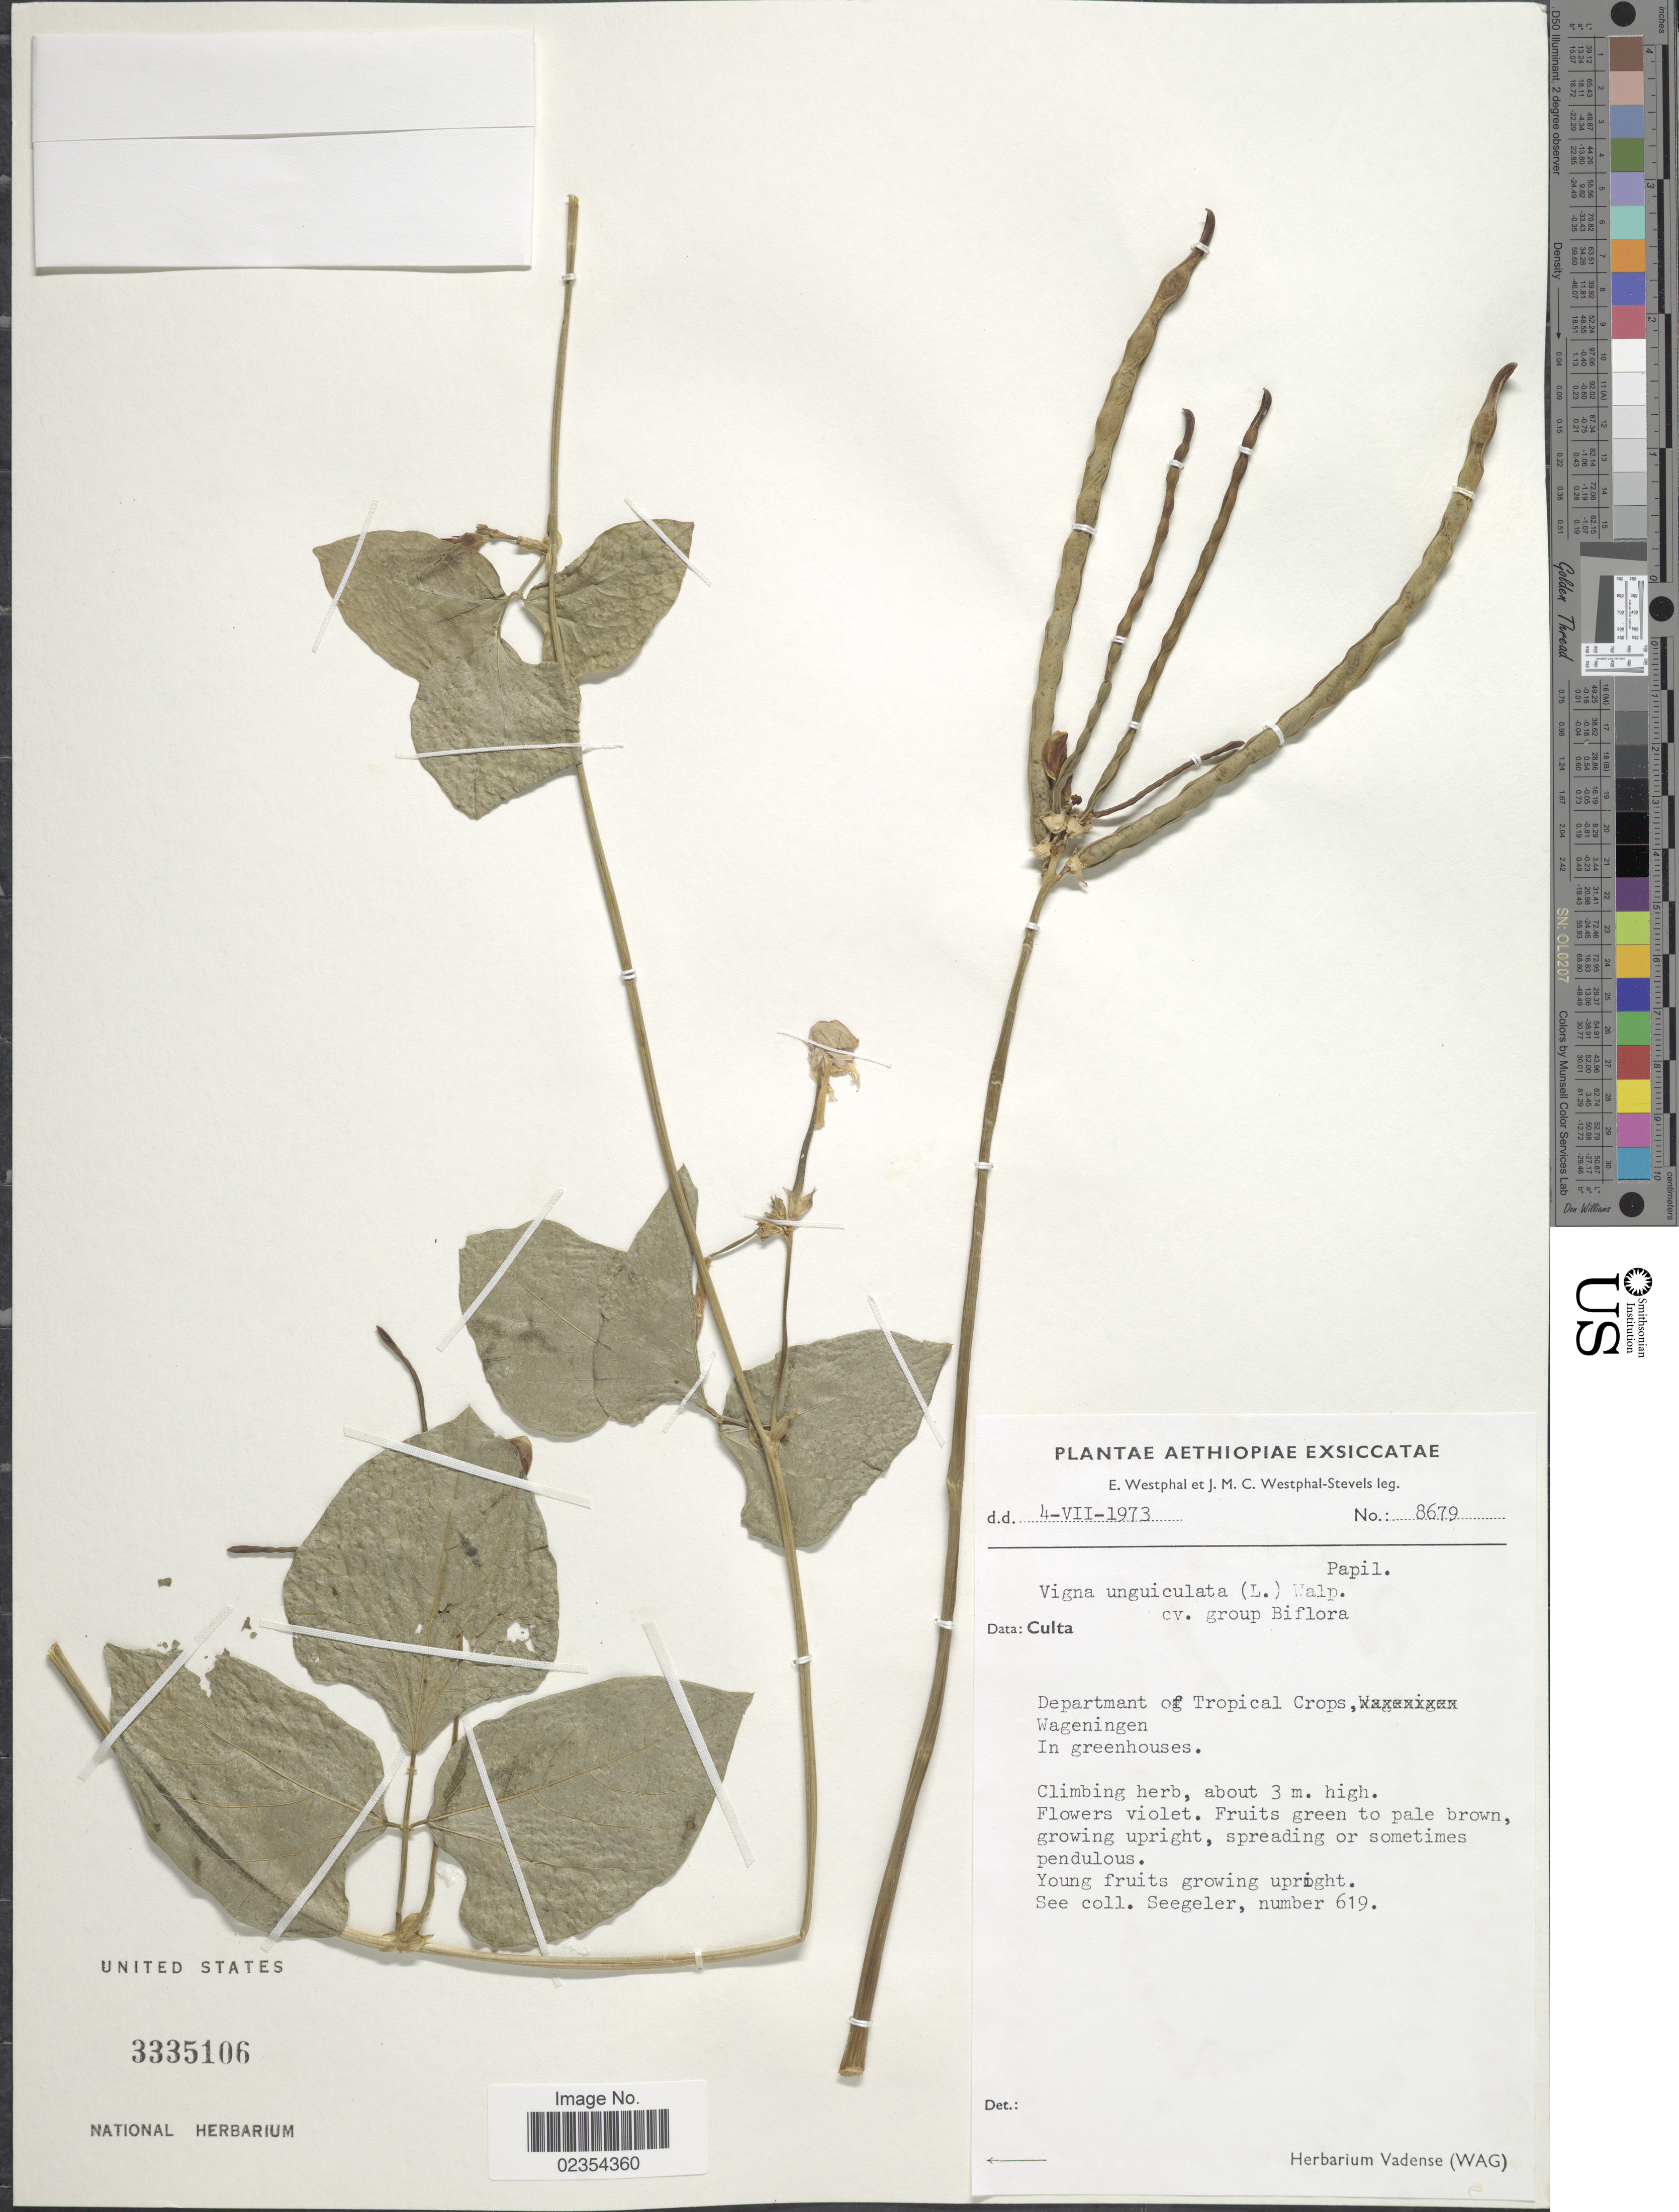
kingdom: Plantae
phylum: Tracheophyta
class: Magnoliopsida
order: Fabales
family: Fabaceae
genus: Vigna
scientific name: Vigna unguiculata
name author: (L.) Walp.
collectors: E. Westphal & J. Westphal-Stevels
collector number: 8679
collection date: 1973-07-04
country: Ethiopia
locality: Aethiopiae, Department of Tropical Crops, Wageningen, in greenhouses.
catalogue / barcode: US 3335106